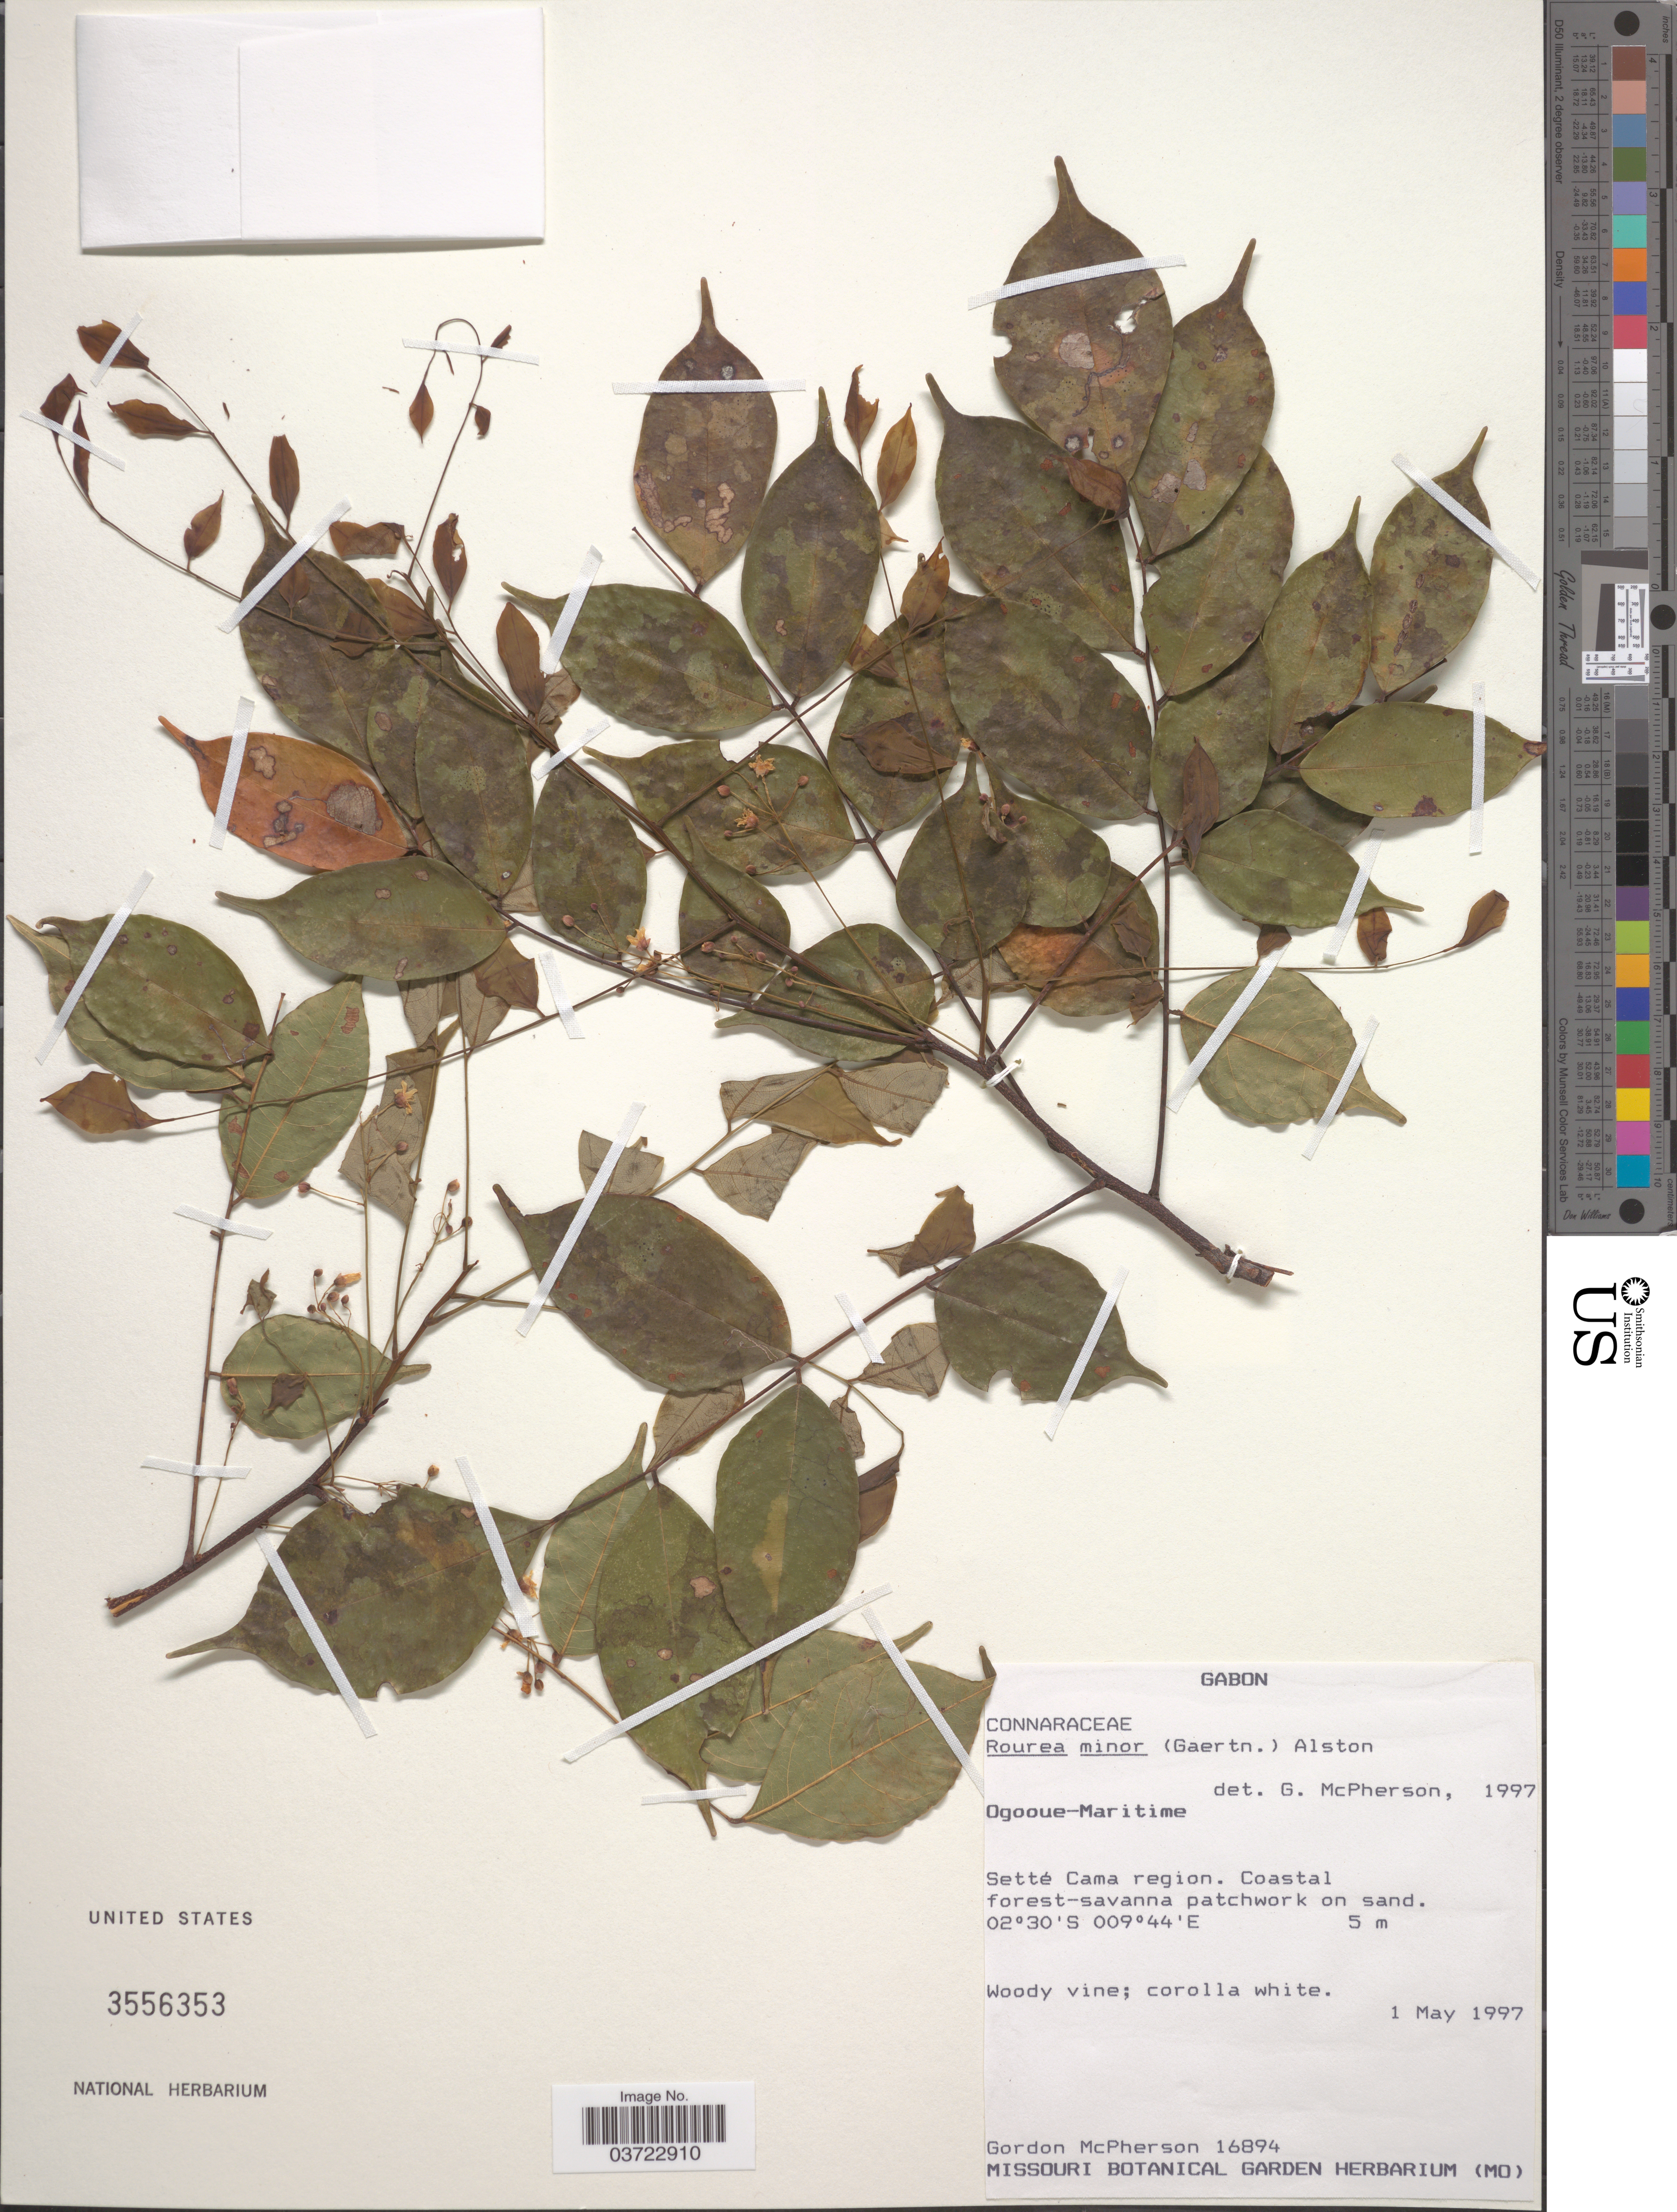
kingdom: Plantae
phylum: Tracheophyta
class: Magnoliopsida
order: Oxalidales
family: Connaraceae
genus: Rourea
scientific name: Rourea minor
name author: (Gaertn.) Leenh.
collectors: G. D. McPherson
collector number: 16894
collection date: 1997-05-01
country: Gabon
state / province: Ogooue-Maritime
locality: Setté Cama region. Coastal forest-savanna patchwork on sand.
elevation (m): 5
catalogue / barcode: US 3556353